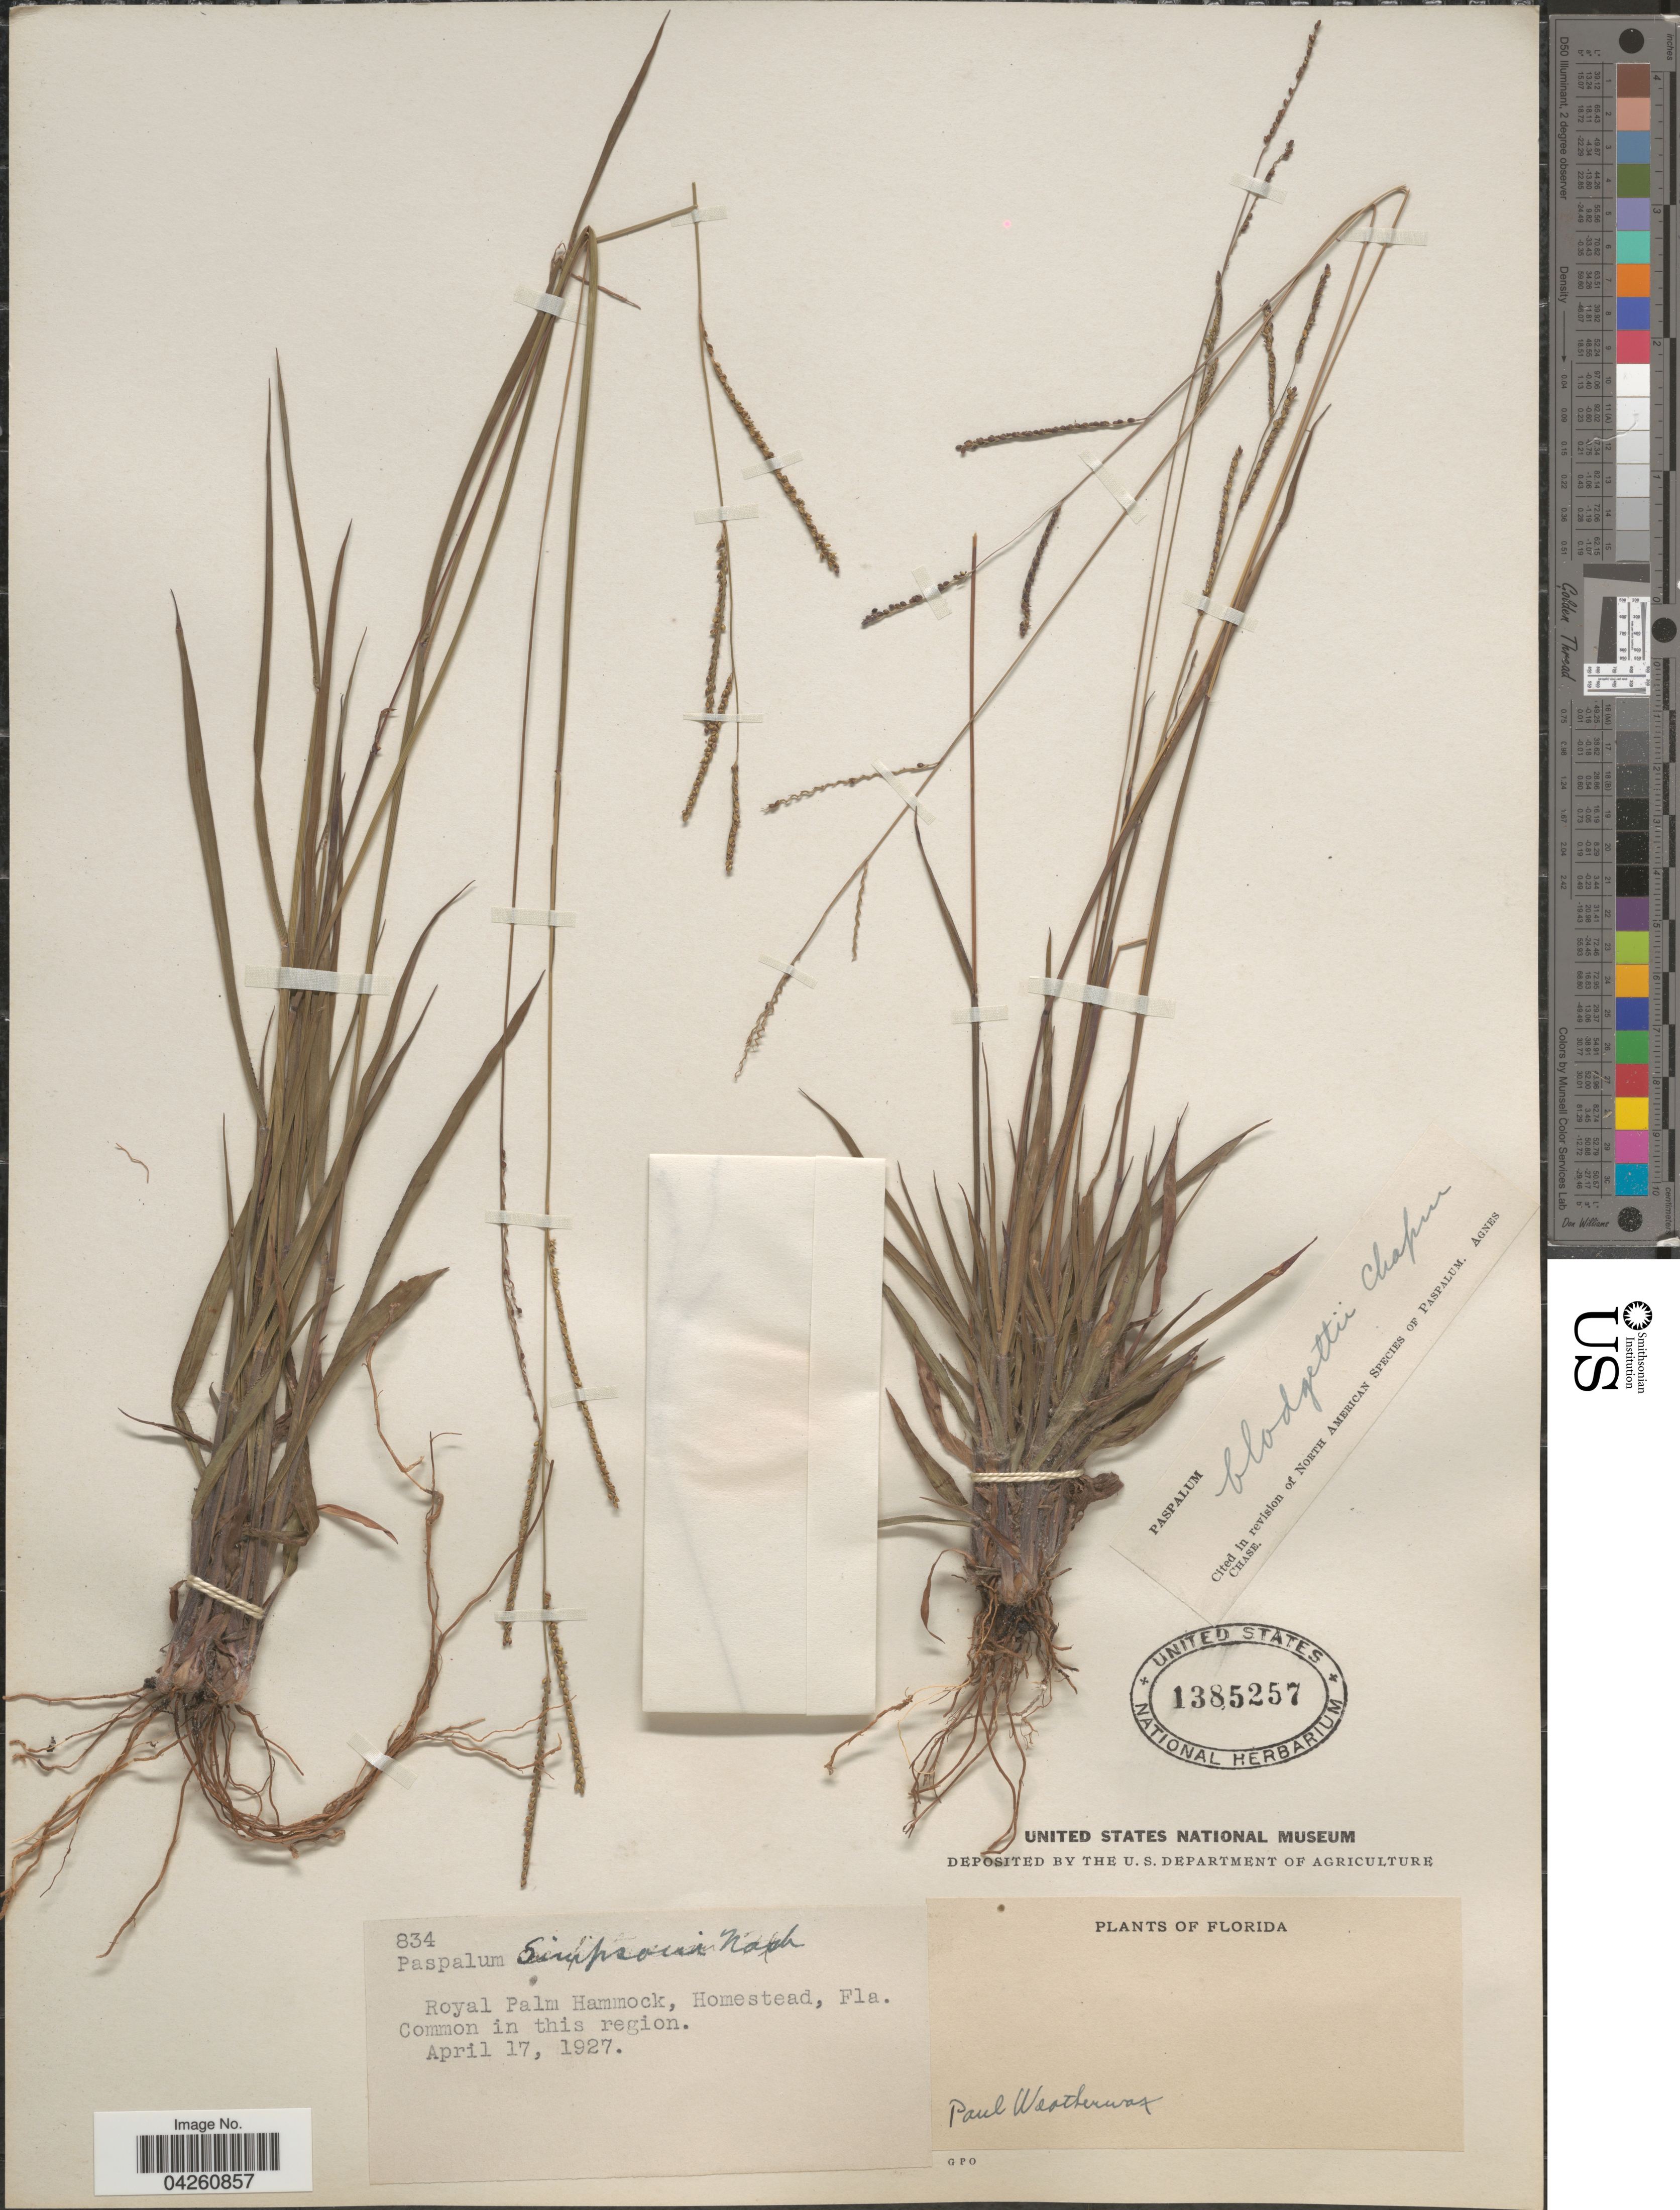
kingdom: Plantae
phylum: Tracheophyta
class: Liliopsida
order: Poales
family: Poaceae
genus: Paspalum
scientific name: Paspalum blodgettii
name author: Chapm.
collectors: P. Weatherwax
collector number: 834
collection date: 1927-04-17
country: United States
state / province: Florida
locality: Royal Palm Hammock, Homestead. Common in this region.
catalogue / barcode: US 1385257